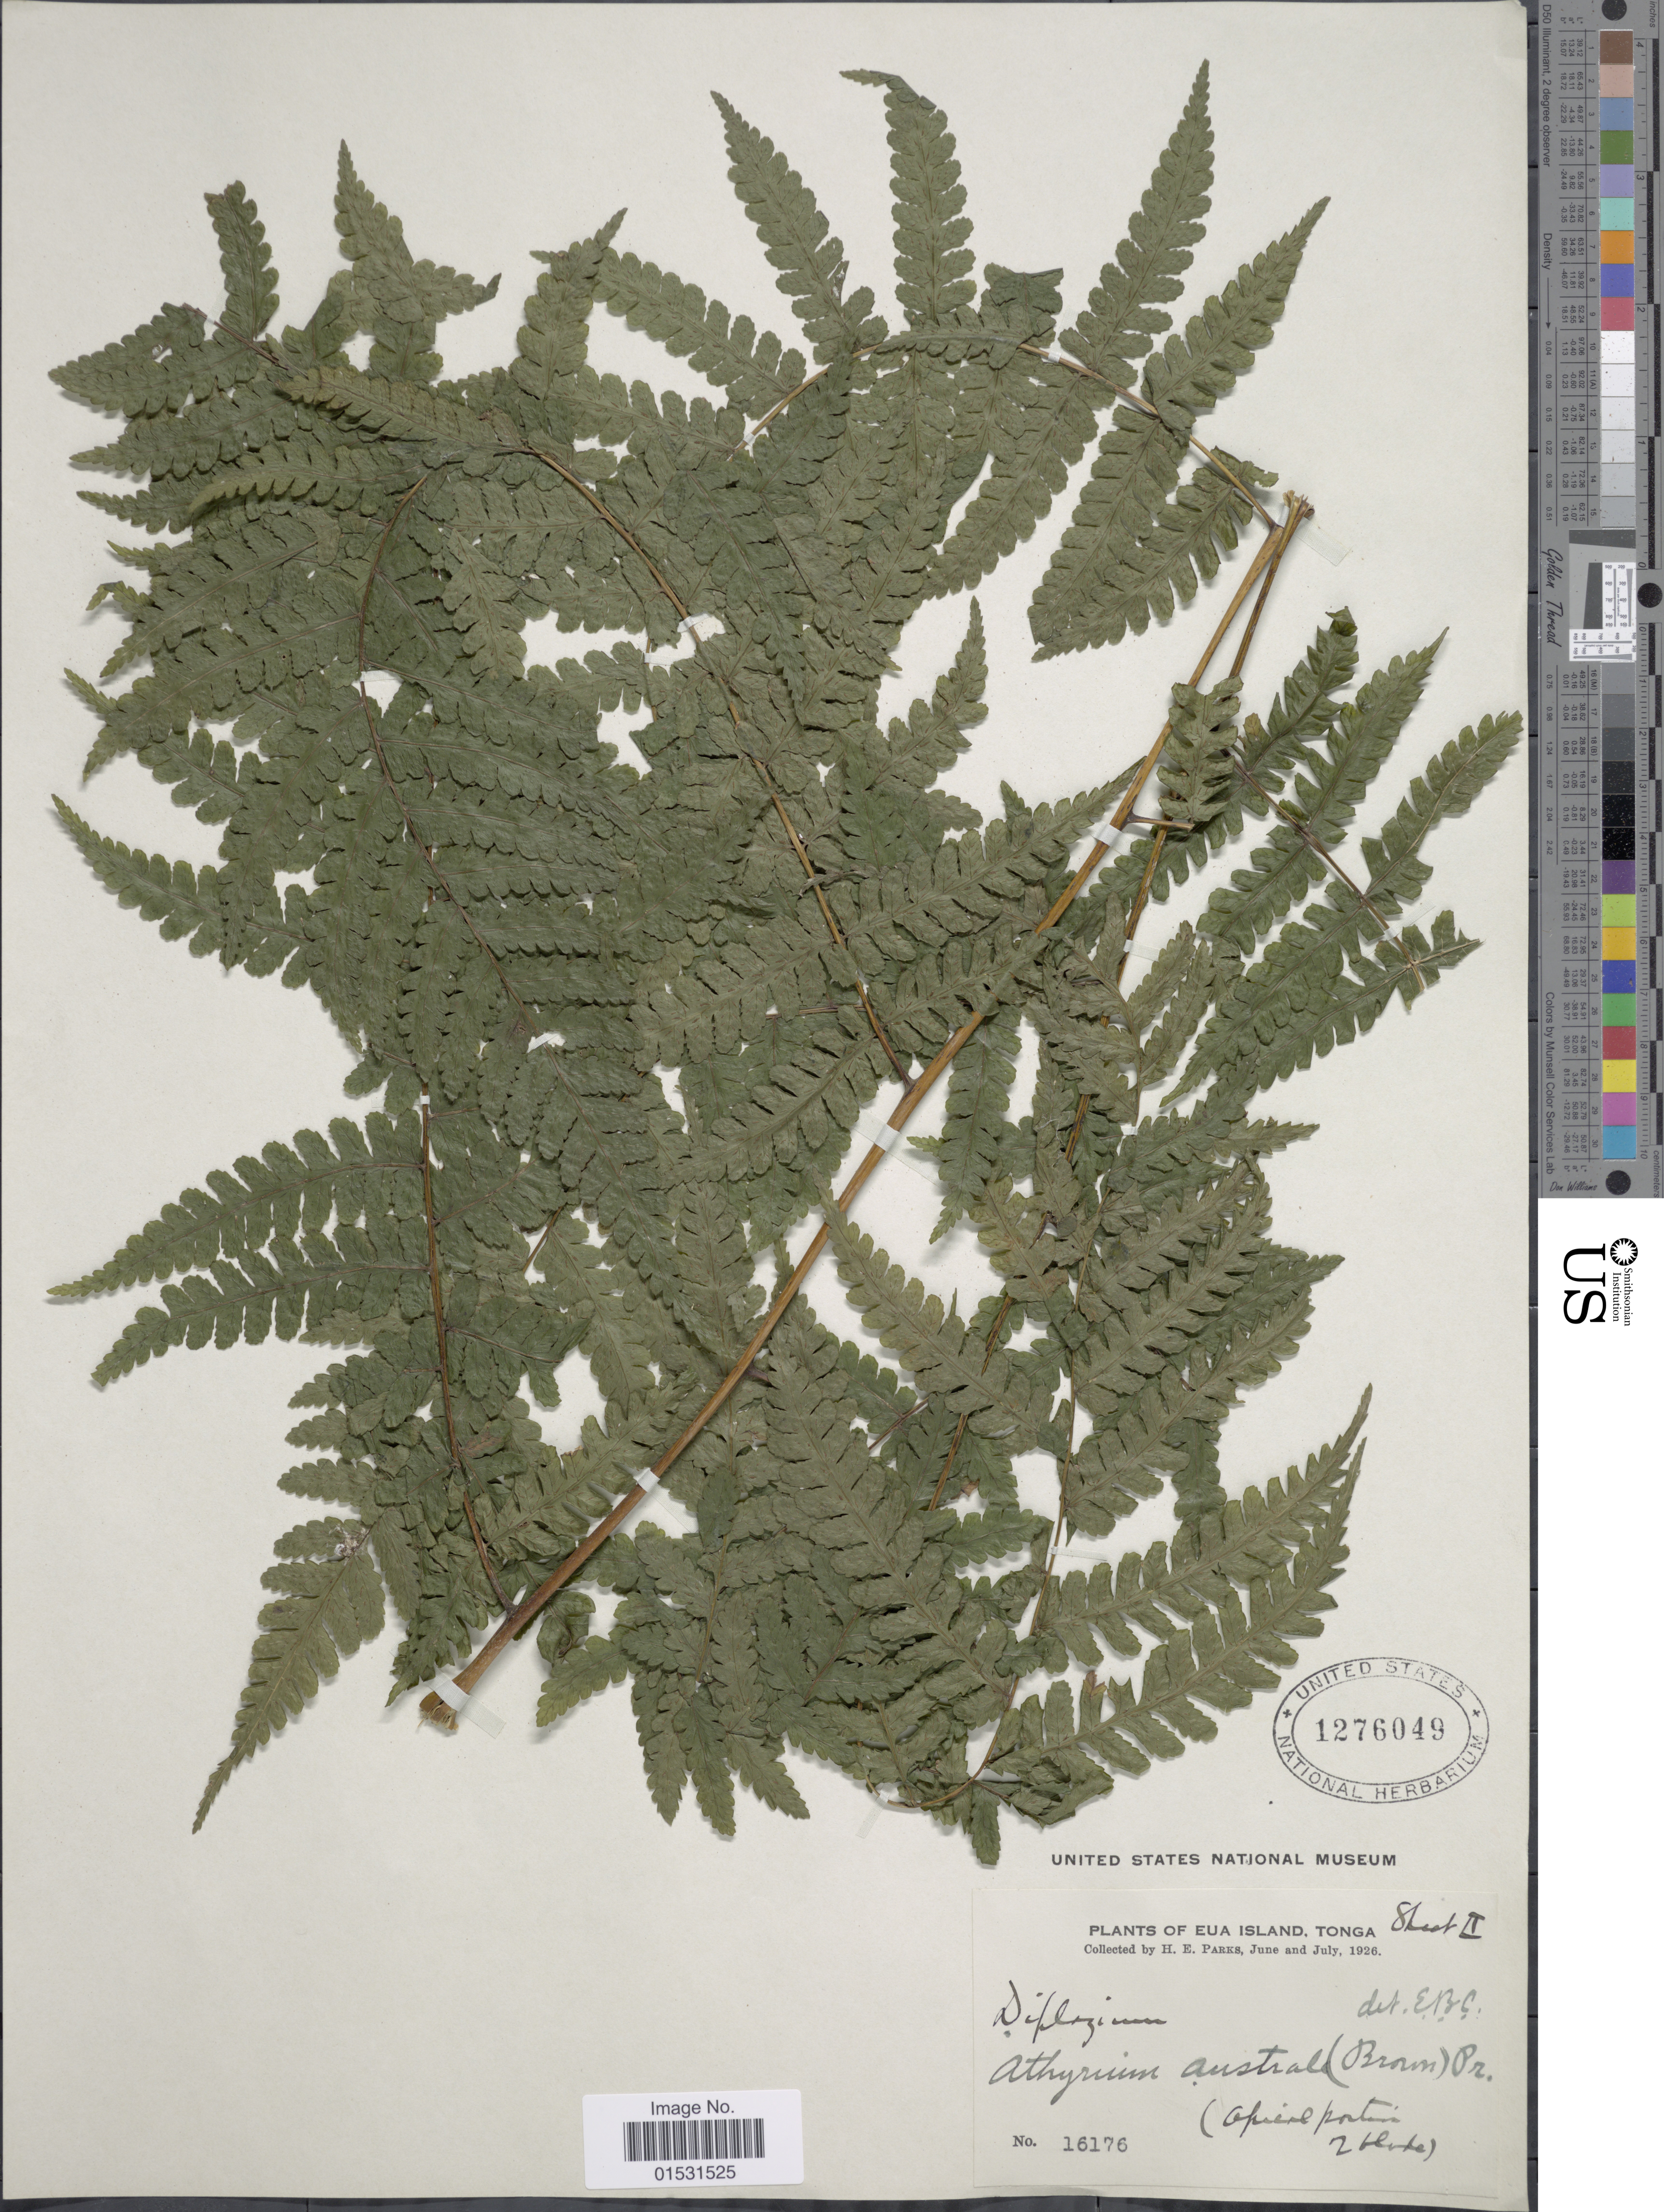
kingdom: Plantae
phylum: Tracheophyta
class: Polypodiopsida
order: Polypodiales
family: Athyriaceae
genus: Diplazium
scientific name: Diplazium caudatum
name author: J. Sm. ex C. Chr.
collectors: H. E. Parks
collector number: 16176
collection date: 1926-06/1926-07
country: Tonga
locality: Eua Island. (Aphil portion of Hote). [interpreted]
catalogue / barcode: US 1276049